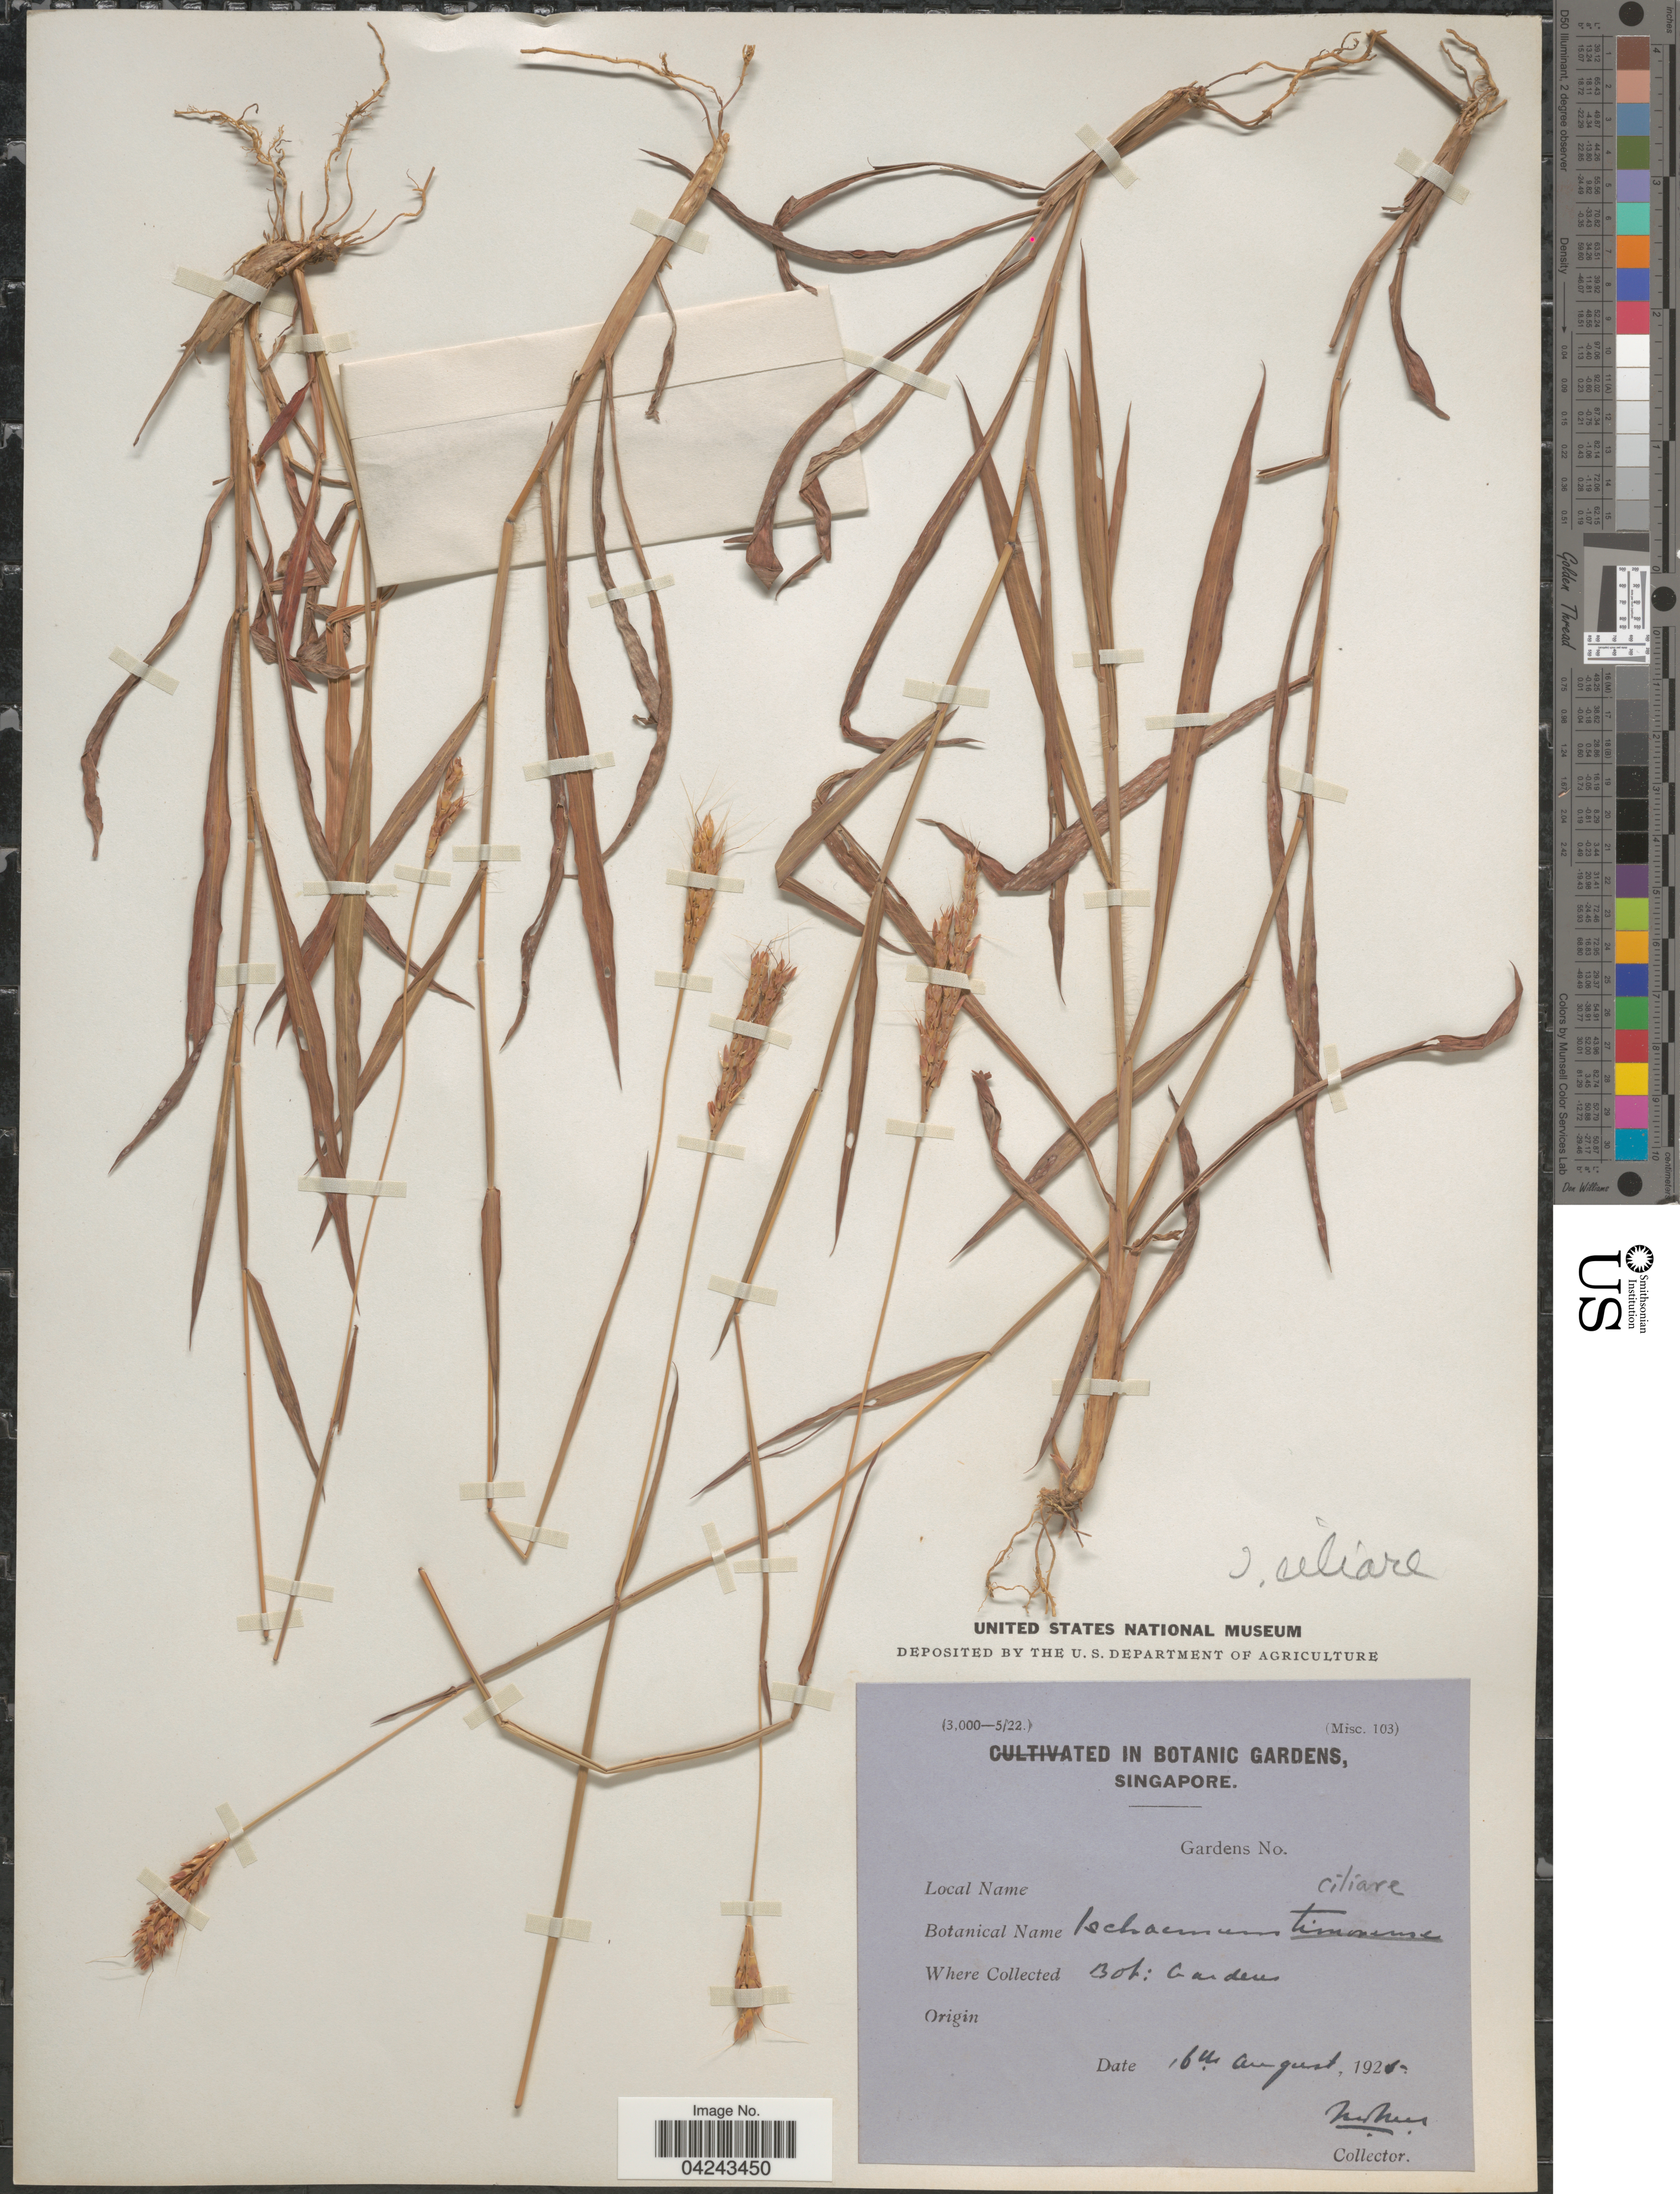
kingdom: Plantae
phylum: Tracheophyta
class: Liliopsida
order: Poales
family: Poaceae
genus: Ischaemum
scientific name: Ischaemum ciliare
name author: Retz.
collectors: M. Nur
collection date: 1925-08-16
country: Singapore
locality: Bot: Gardens.